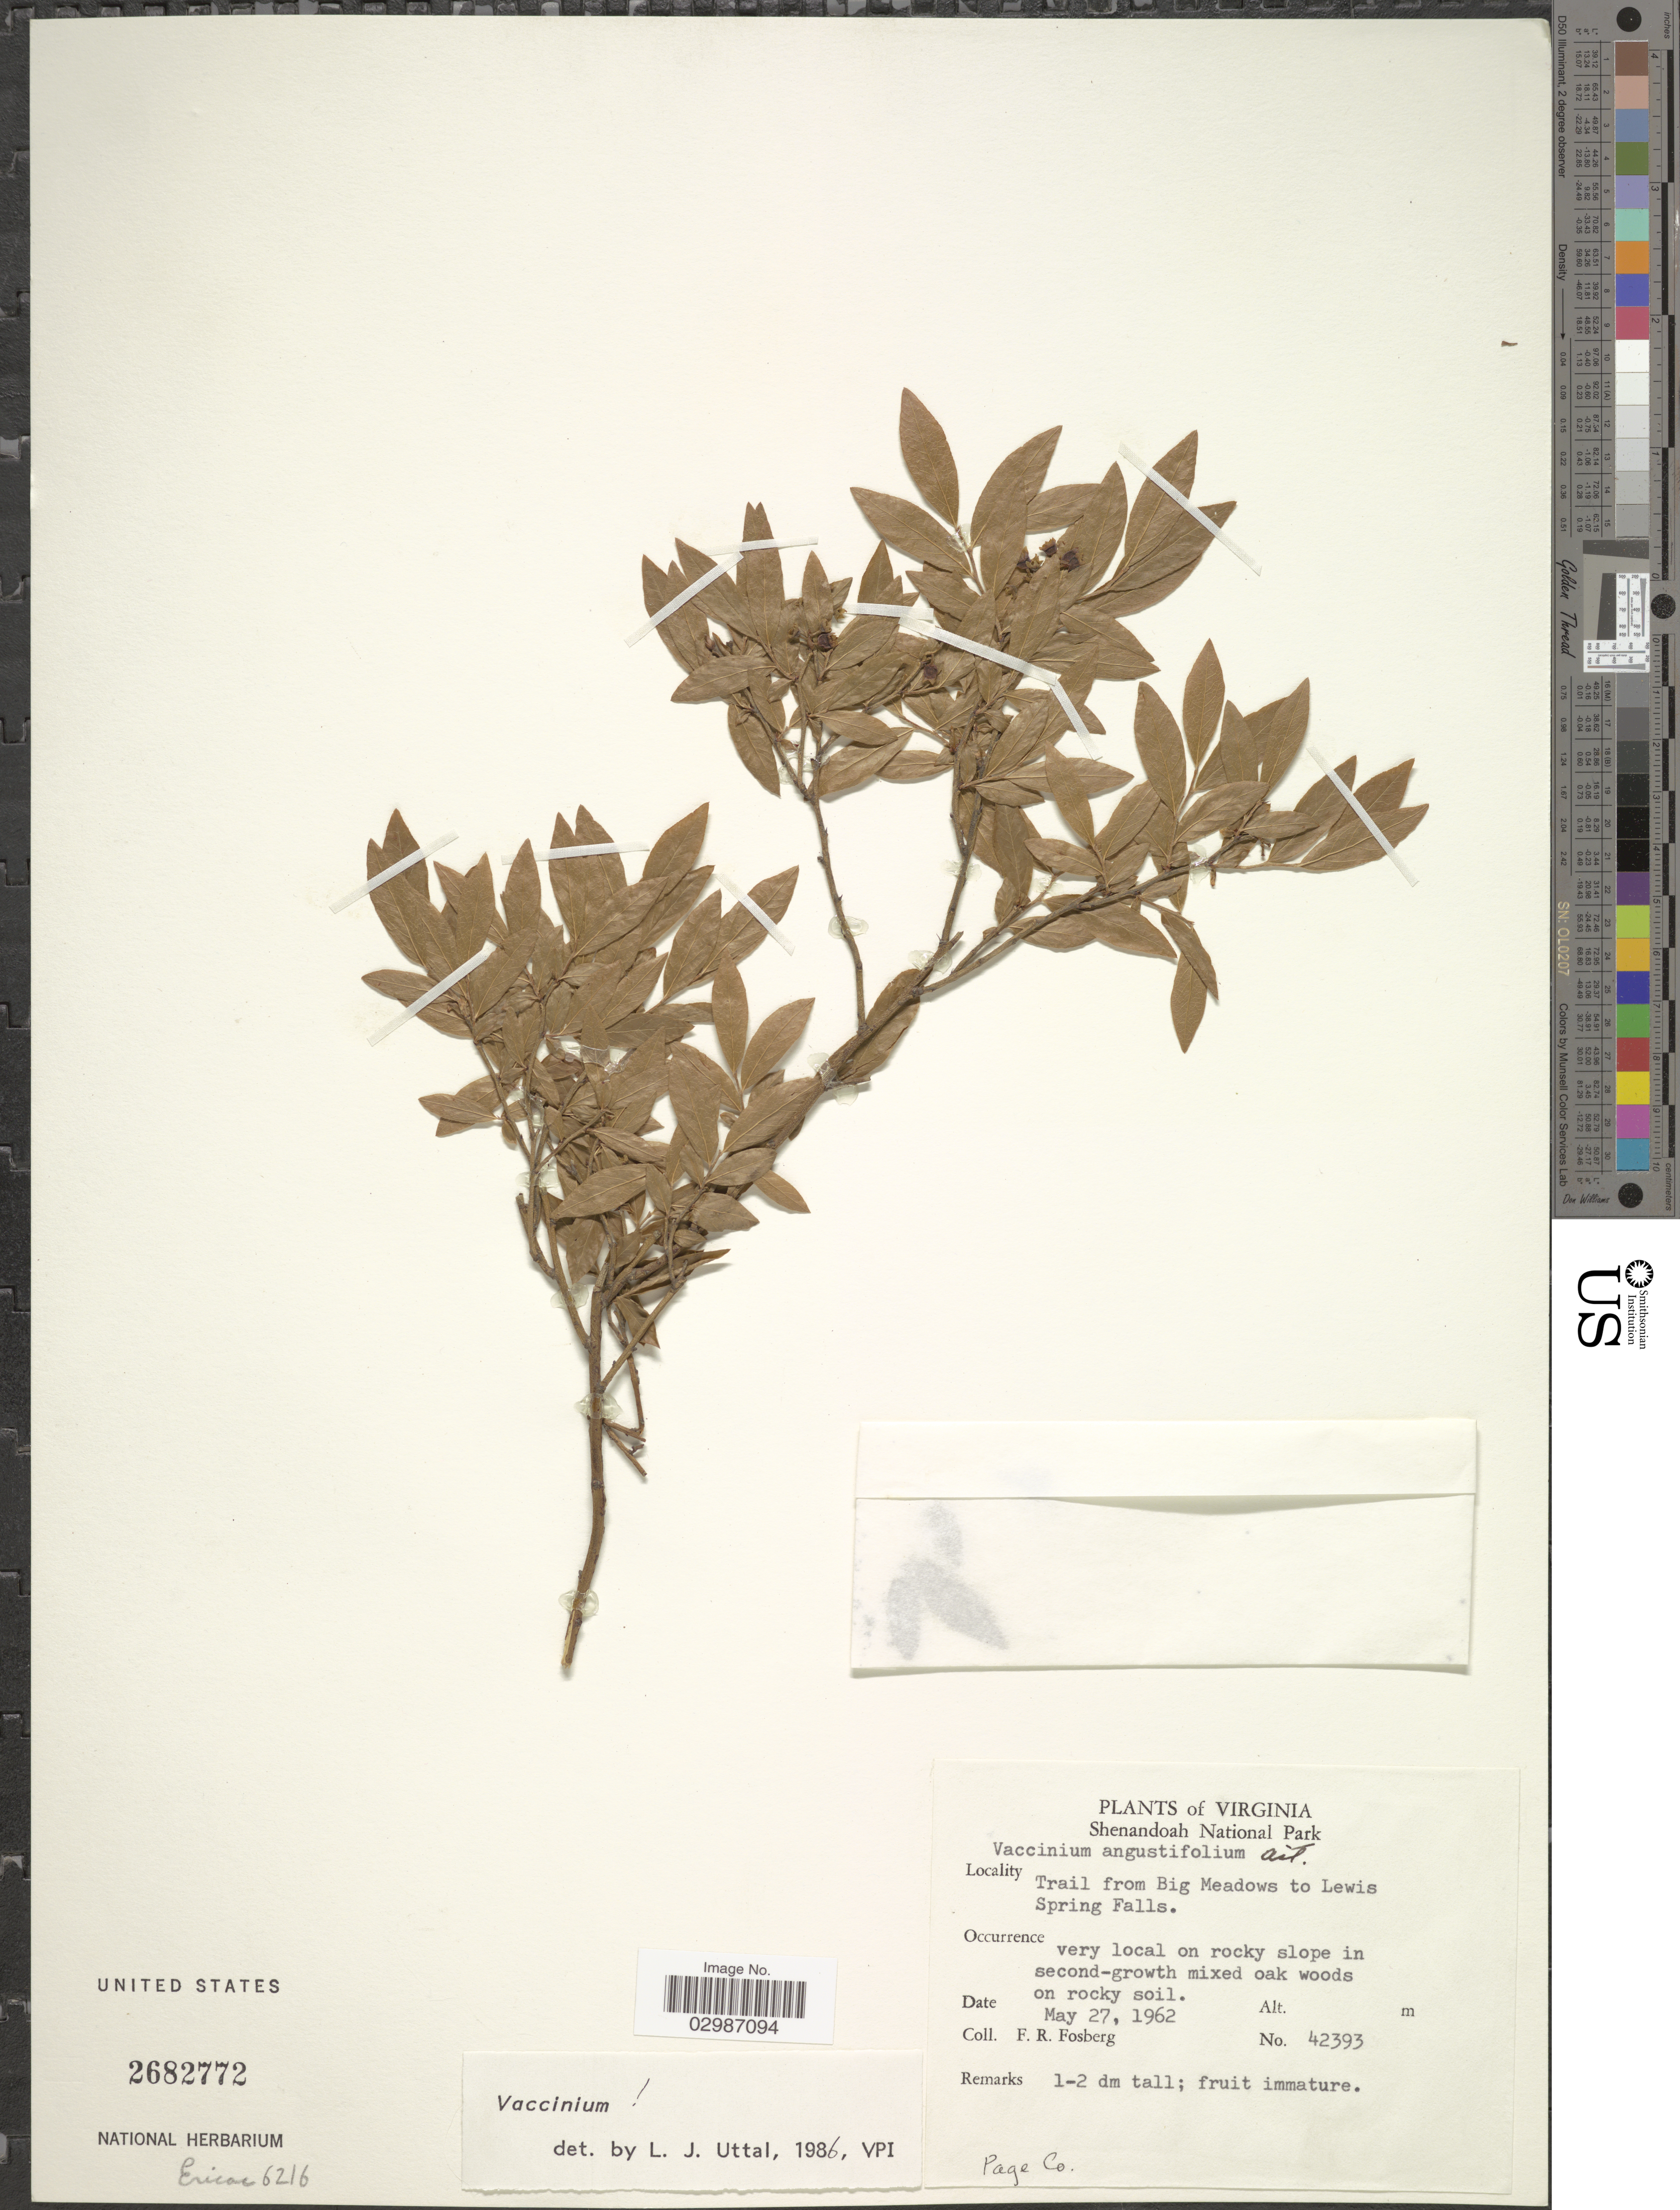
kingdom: Plantae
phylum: Tracheophyta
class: Magnoliopsida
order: Ericales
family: Ericaceae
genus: Vaccinium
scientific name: Vaccinium angustifolium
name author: Aiton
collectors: F. R. Fosberg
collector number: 42393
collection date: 1962-05-27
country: United States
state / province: Virginia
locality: Shenandoah National Park. Trail from Big Meadows to Lewis Spring Falls.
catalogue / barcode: US 2682772